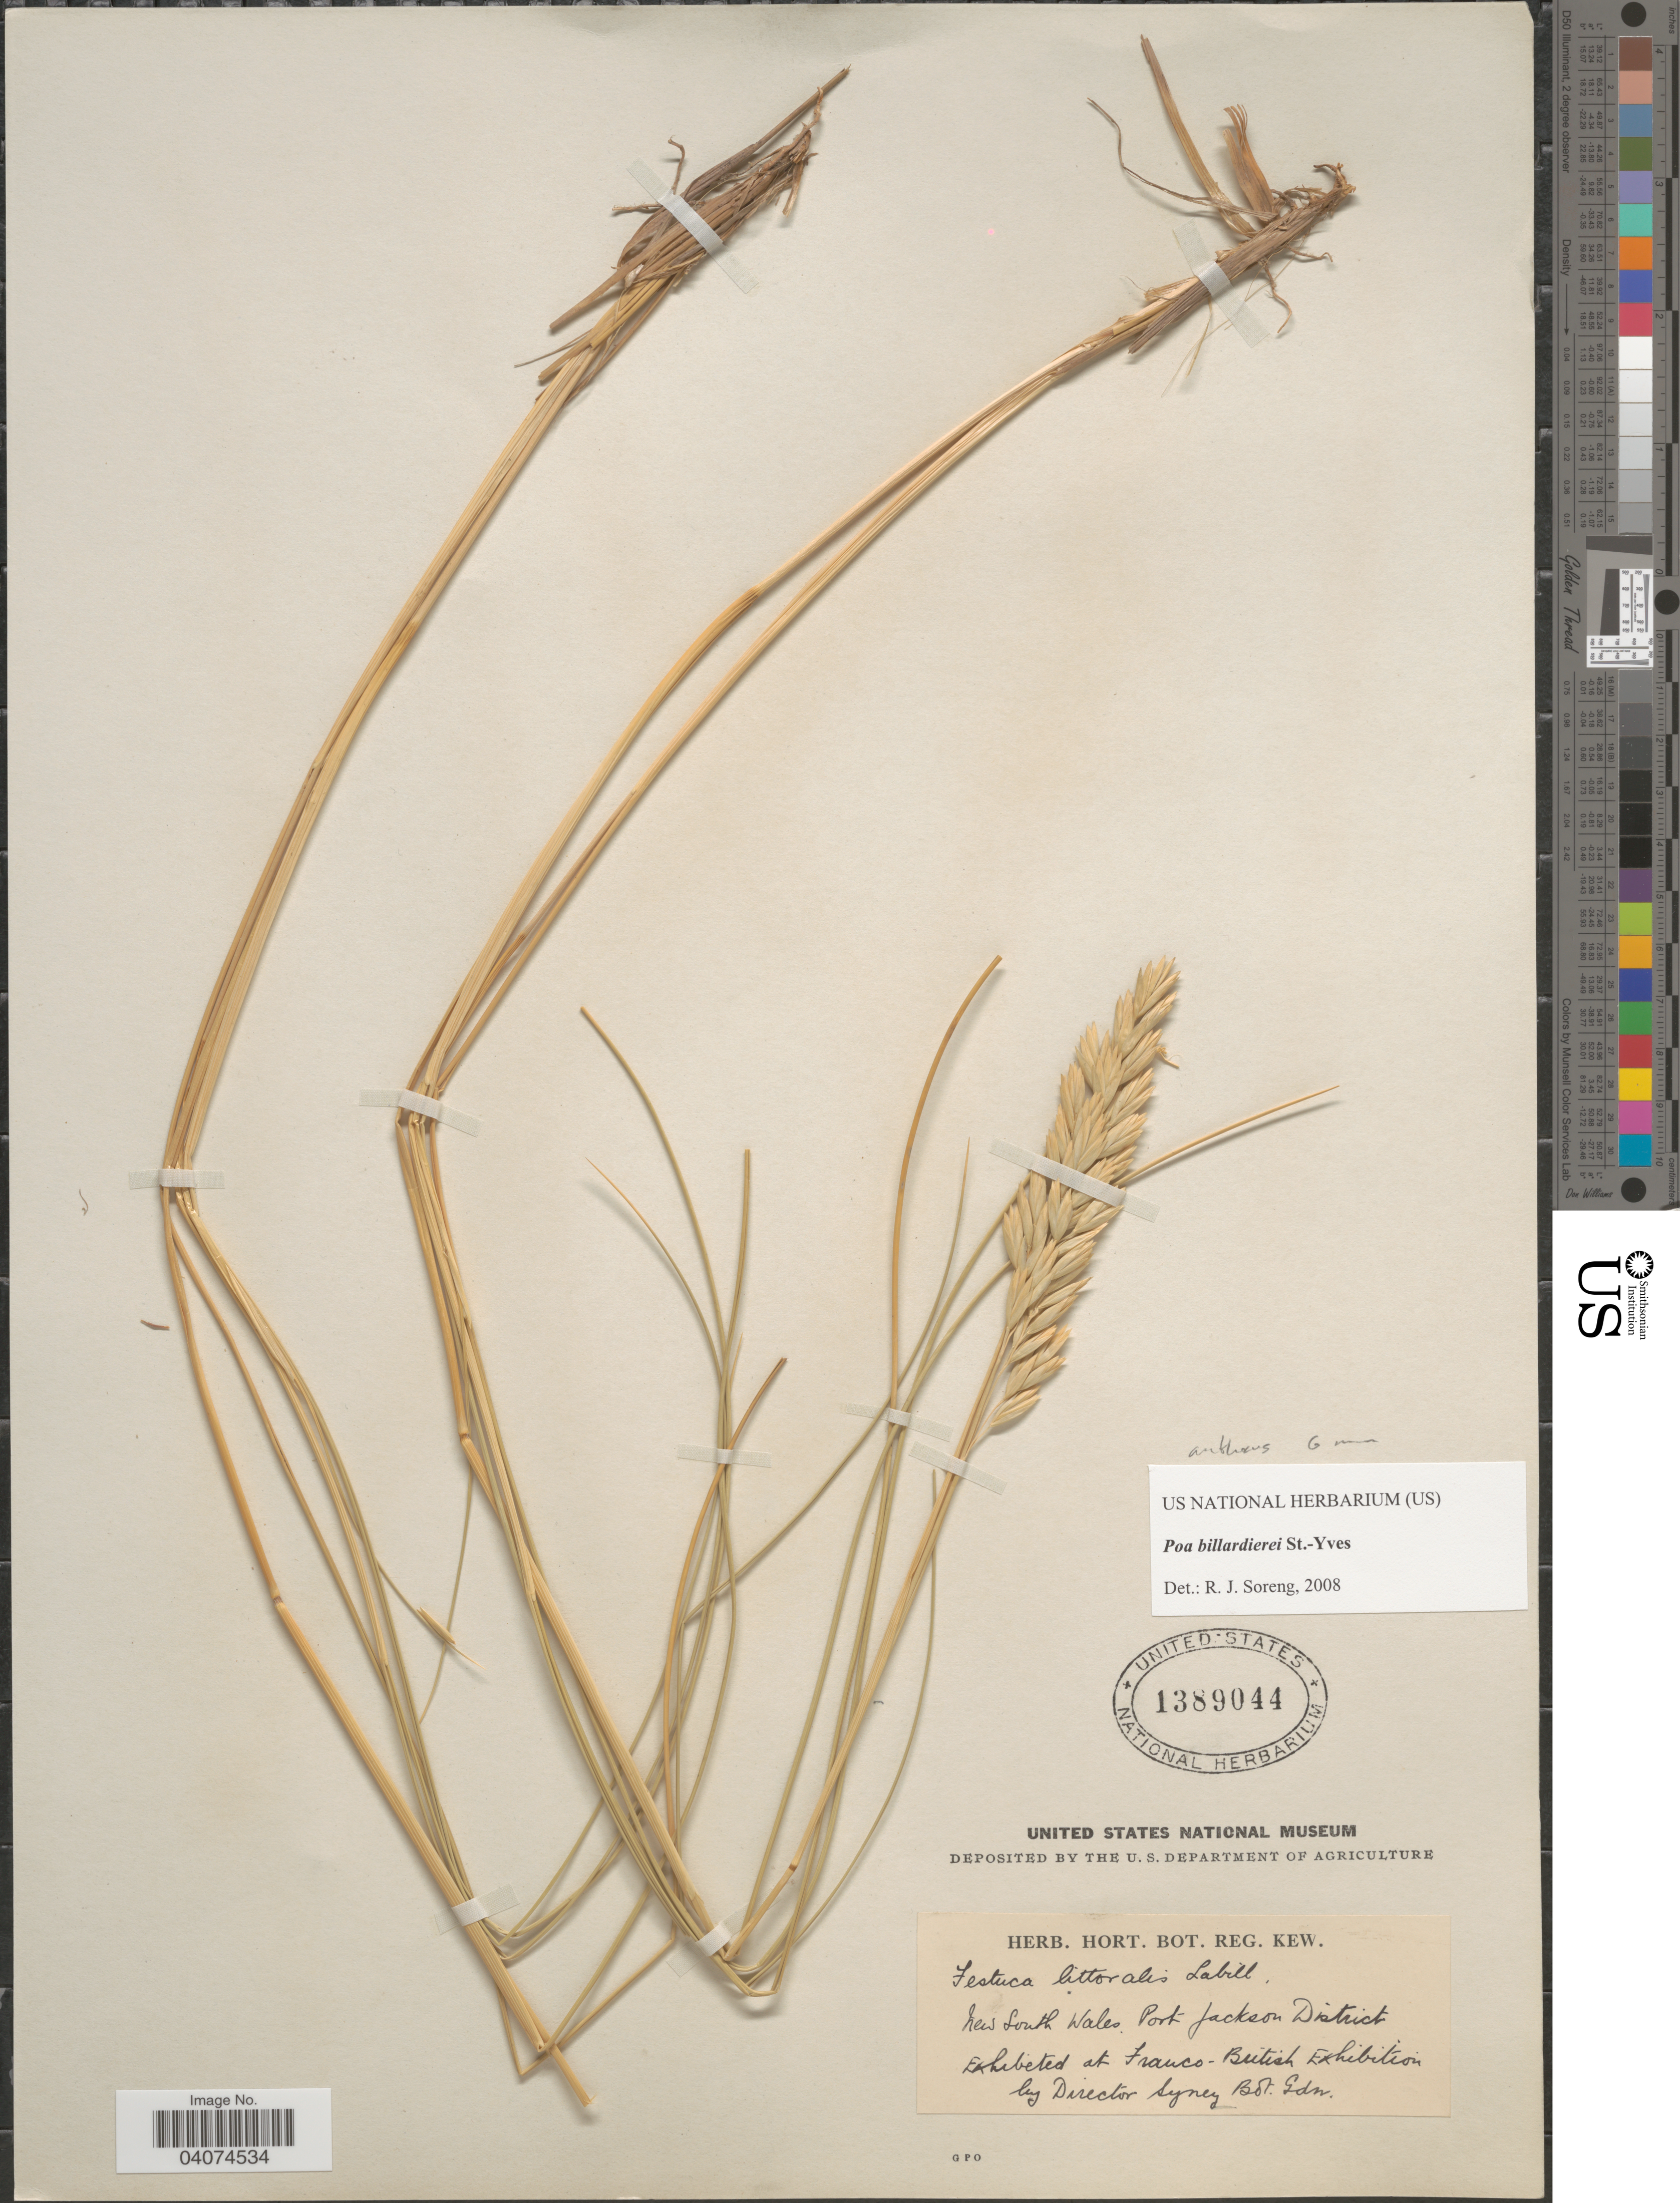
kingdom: Plantae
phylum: Tracheophyta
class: Liliopsida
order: Poales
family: Poaceae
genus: Poa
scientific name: Poa billardierei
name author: (Spreng.) St.-Yves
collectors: ex herb. Hort. Reg. Kew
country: Australia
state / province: New South Wales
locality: Port Jackson District.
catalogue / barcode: US 1389044